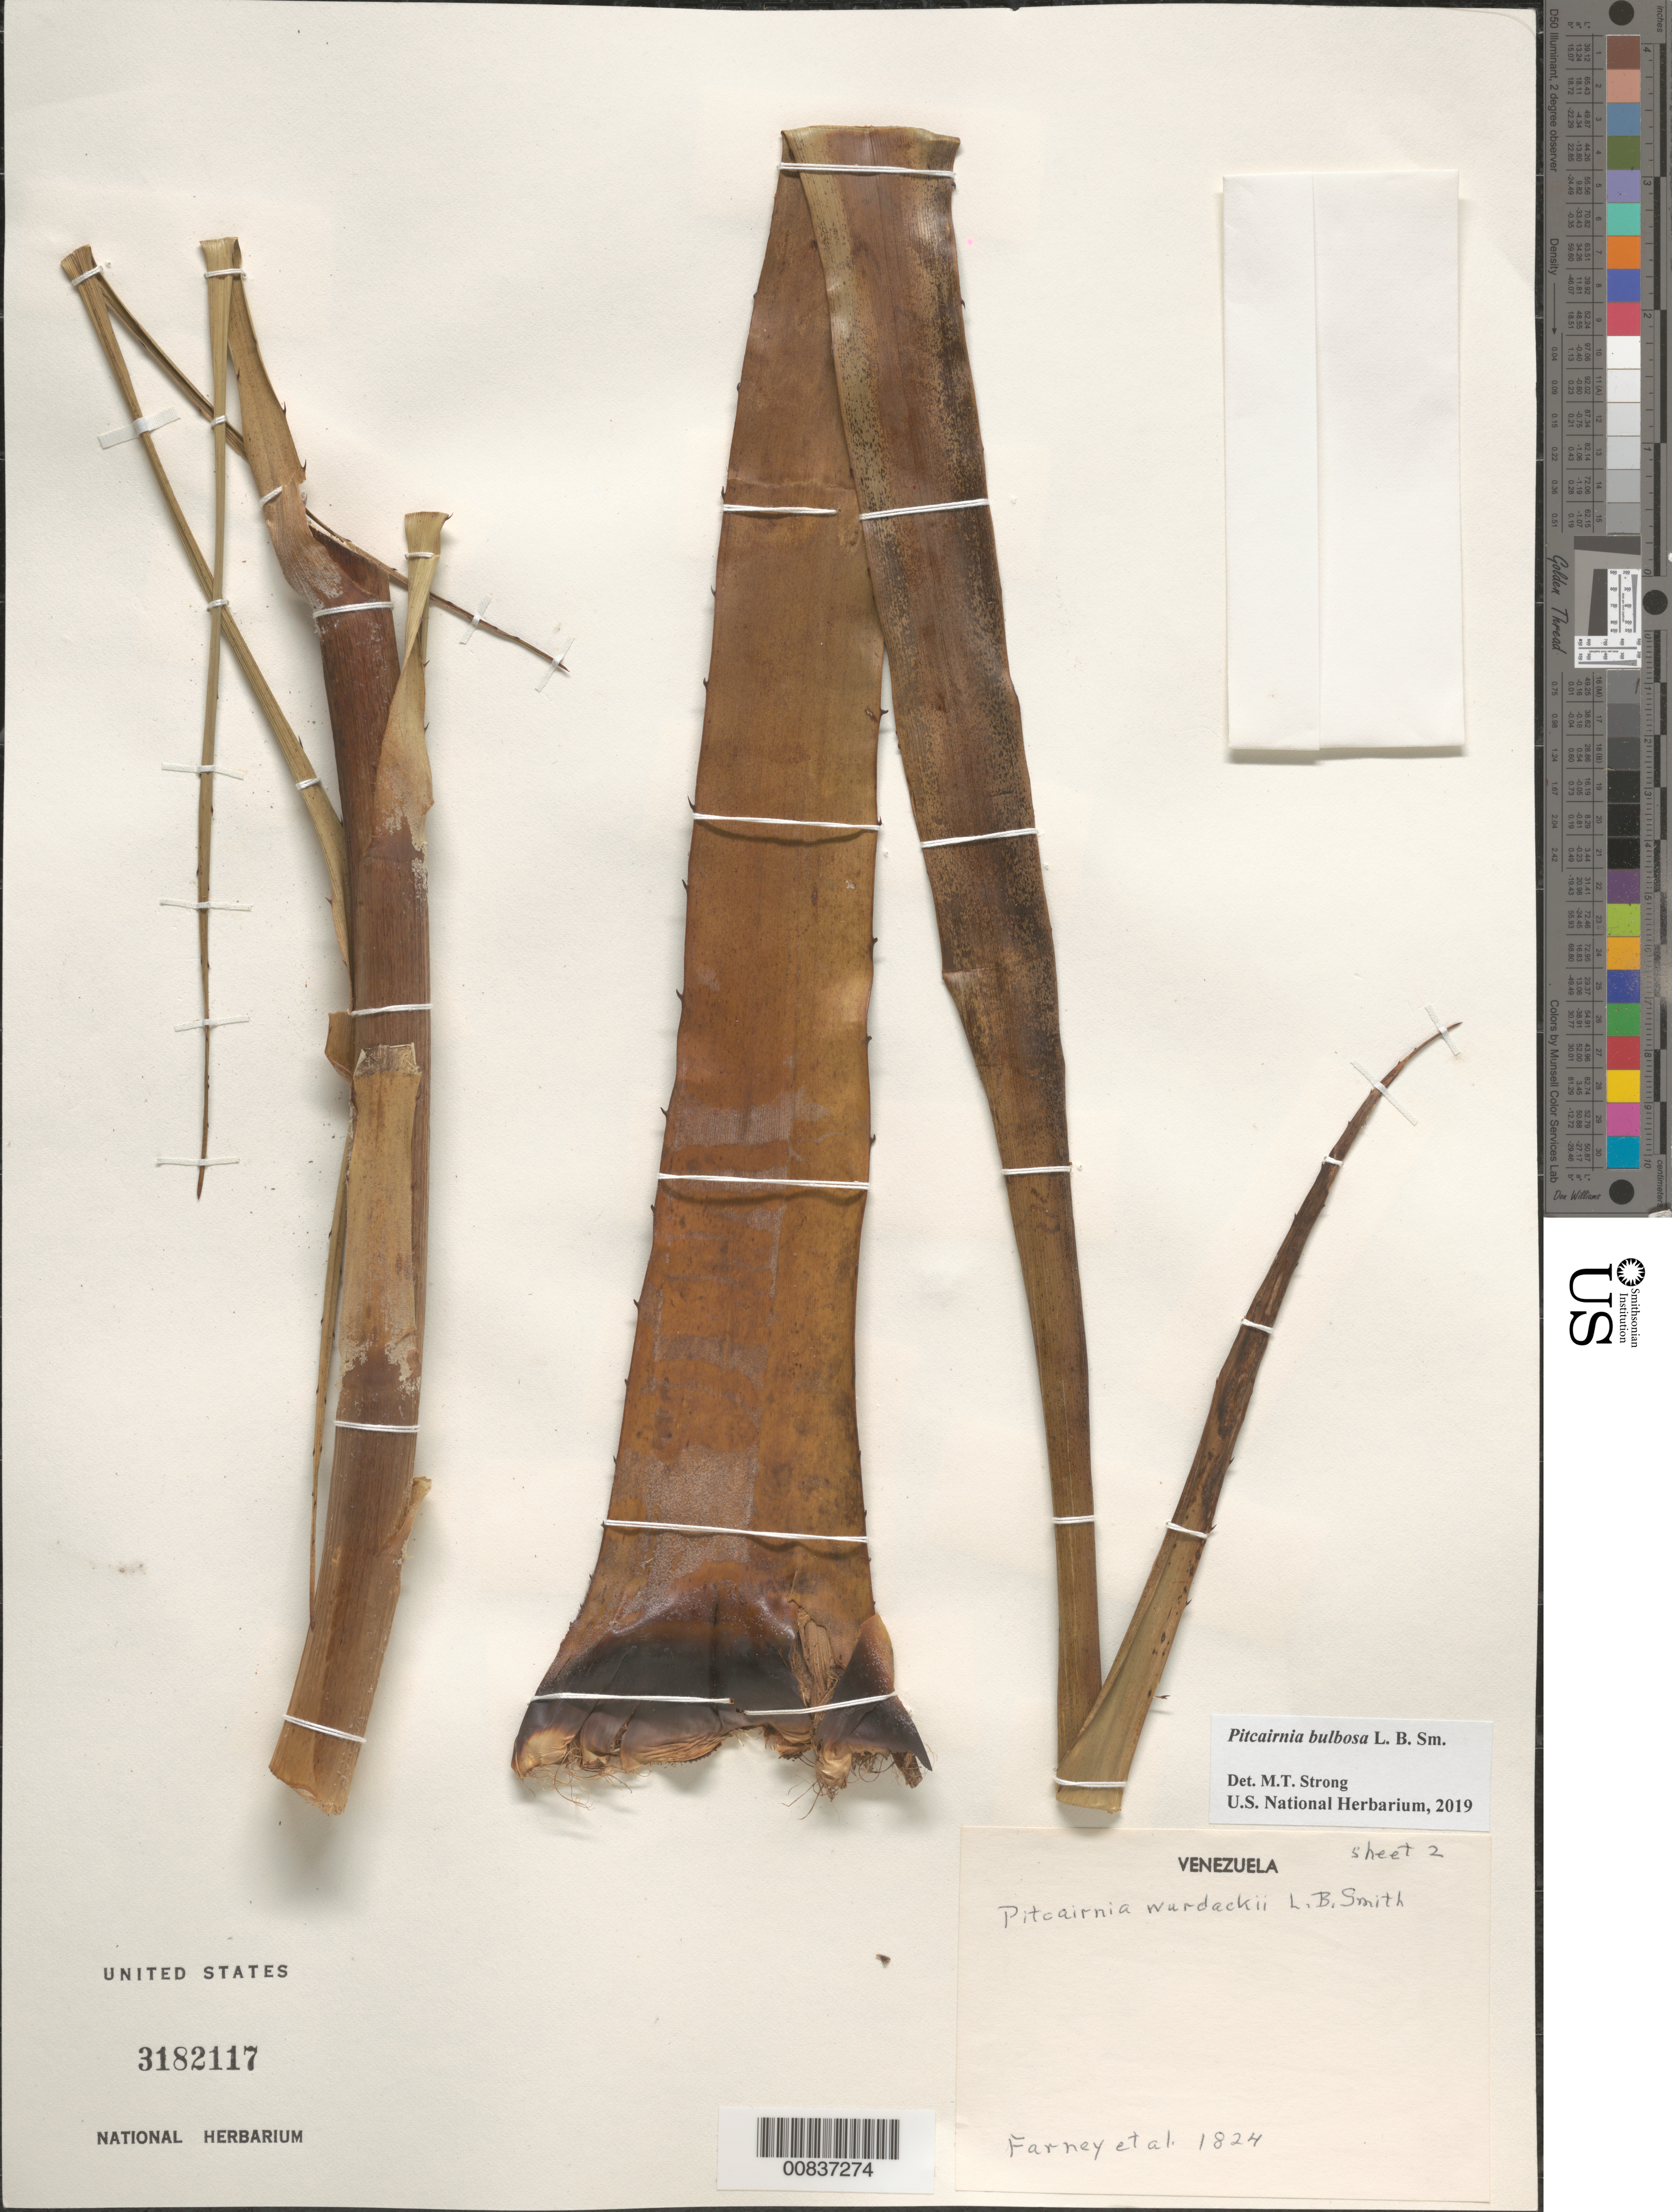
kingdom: Plantae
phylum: Tracheophyta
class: Liliopsida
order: Poales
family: Bromeliaceae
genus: Pitcairnia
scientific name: Pitcairnia bulbosa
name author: L.B. Sm.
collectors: Farney & et al.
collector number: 1824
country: Venezuela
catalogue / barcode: US 3182117